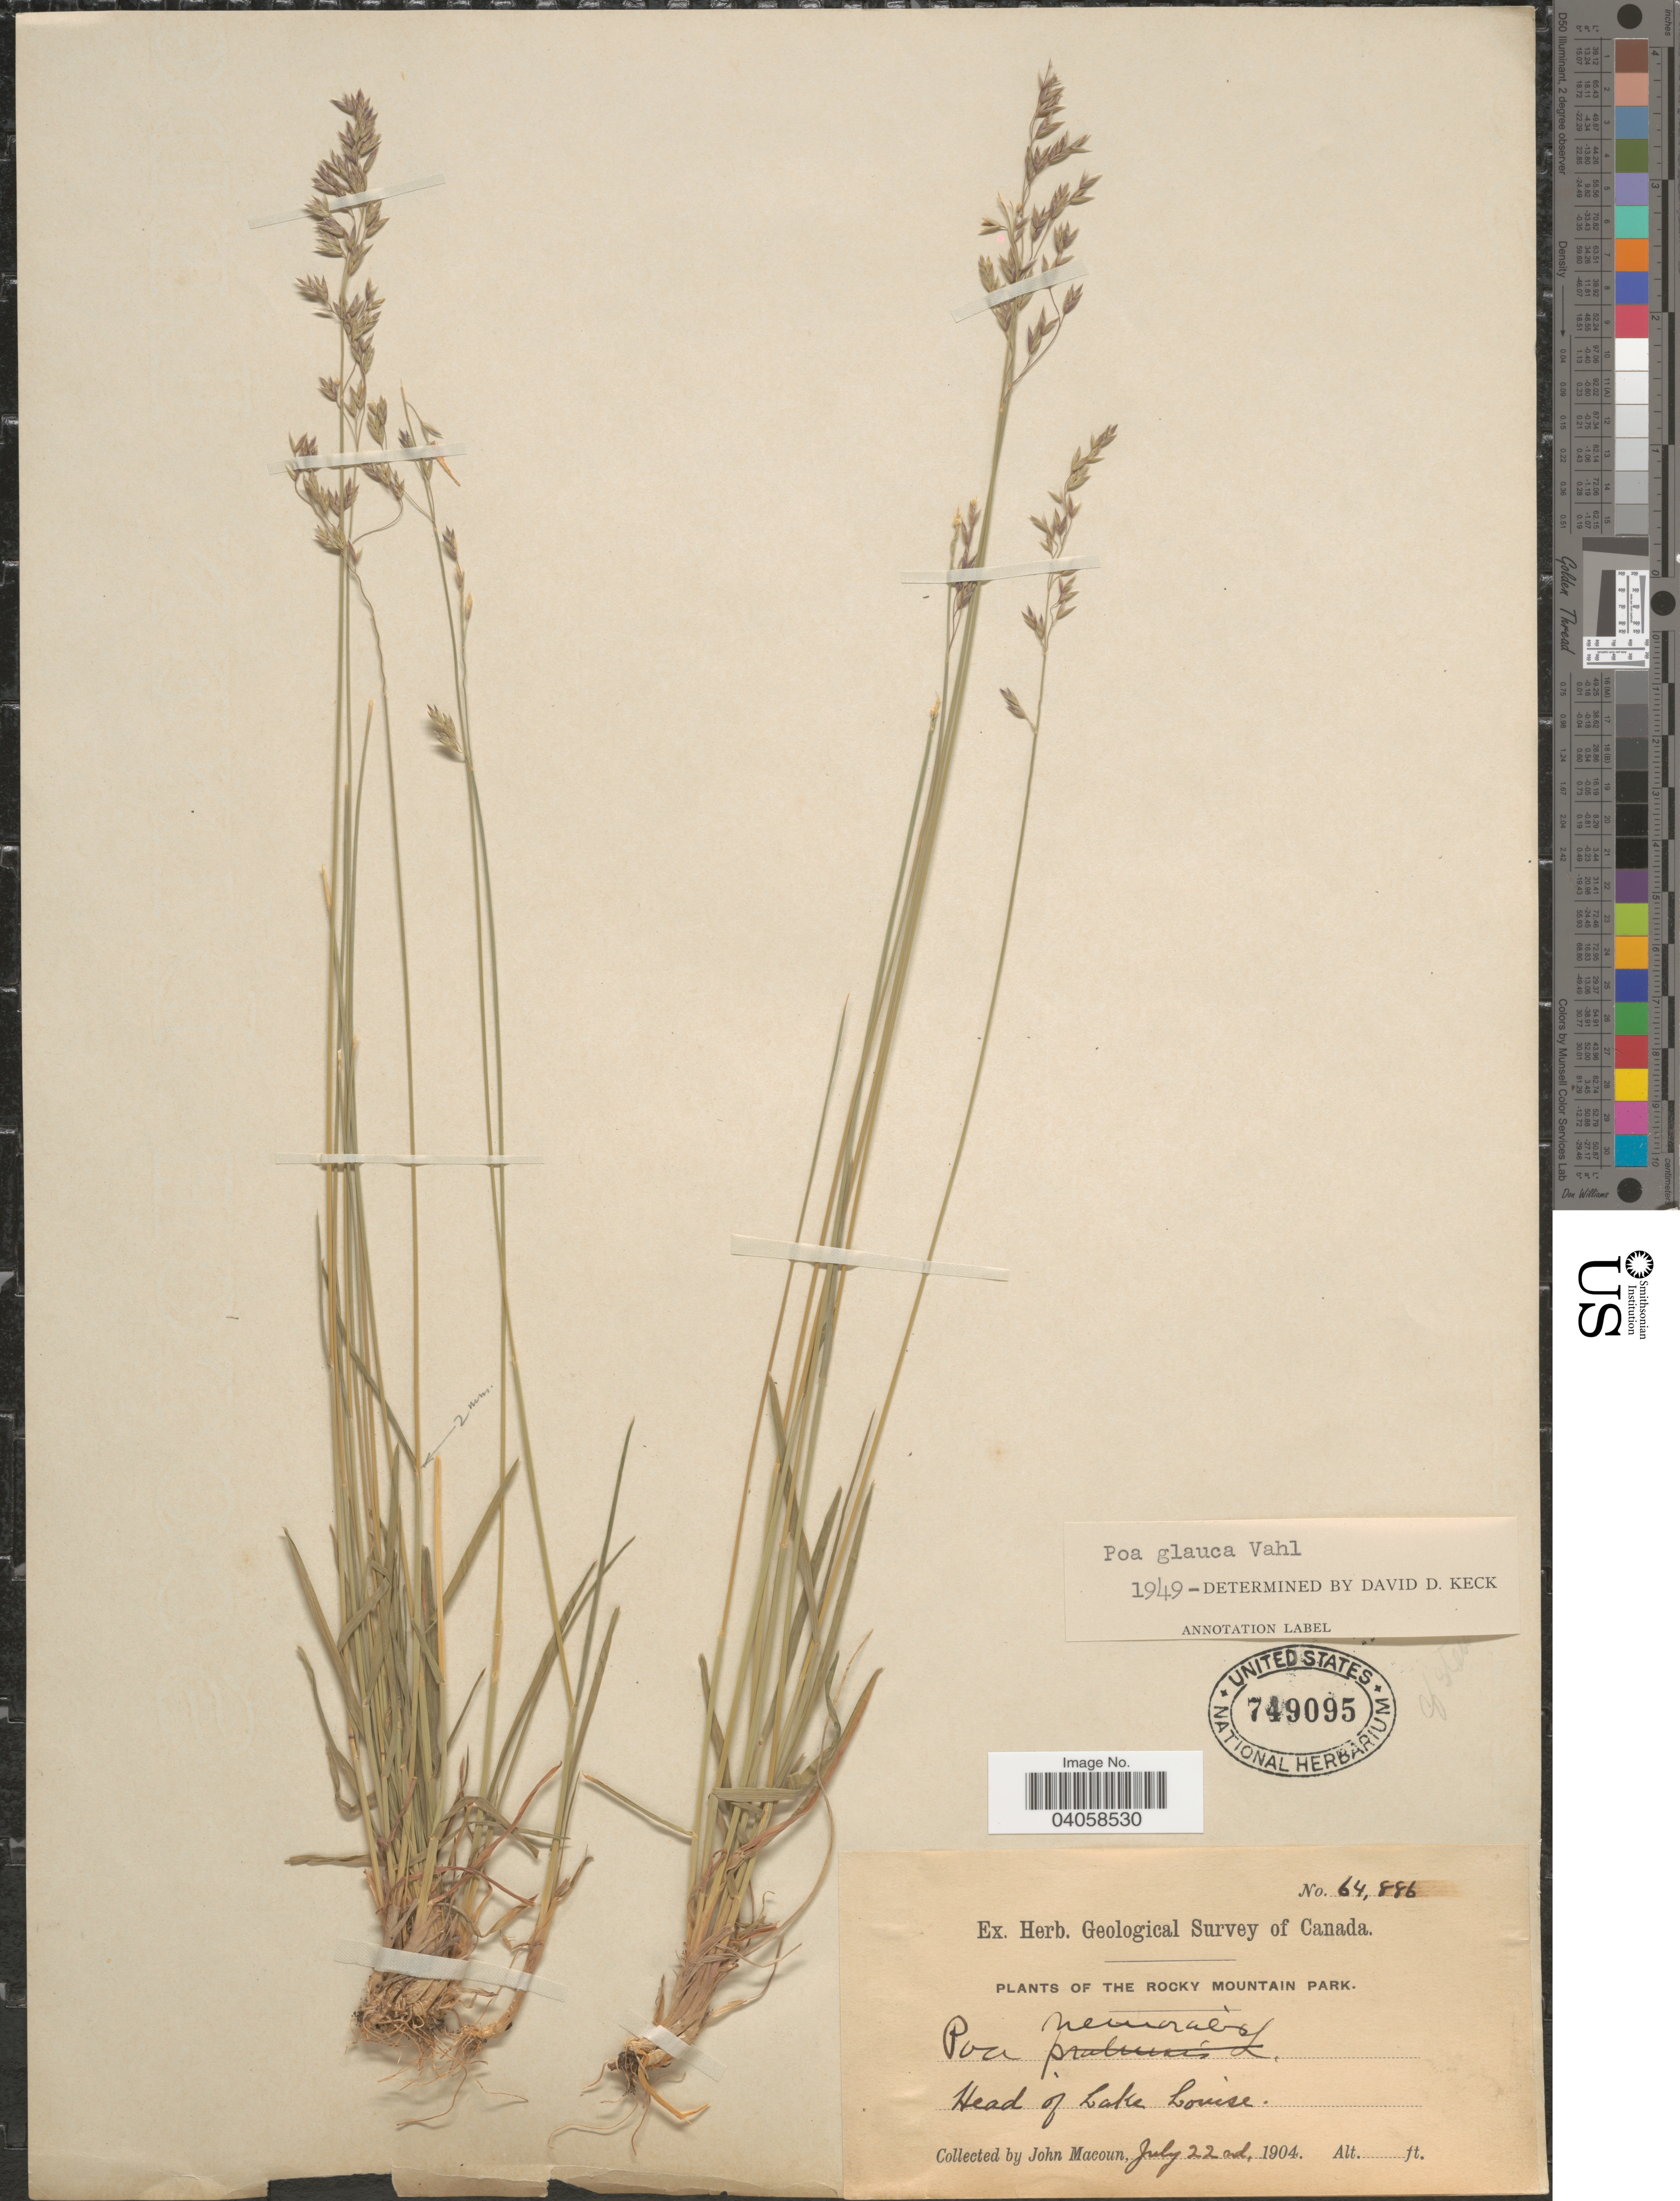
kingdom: Plantae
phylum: Tracheophyta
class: Liliopsida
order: Poales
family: Poaceae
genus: Poa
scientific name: Poa glauca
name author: Vahl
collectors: J. Macoun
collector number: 64886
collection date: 1904-07-22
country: Canada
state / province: Alberta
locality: The Rocky Mountain Park. Head of Lake Louise.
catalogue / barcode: US 749095